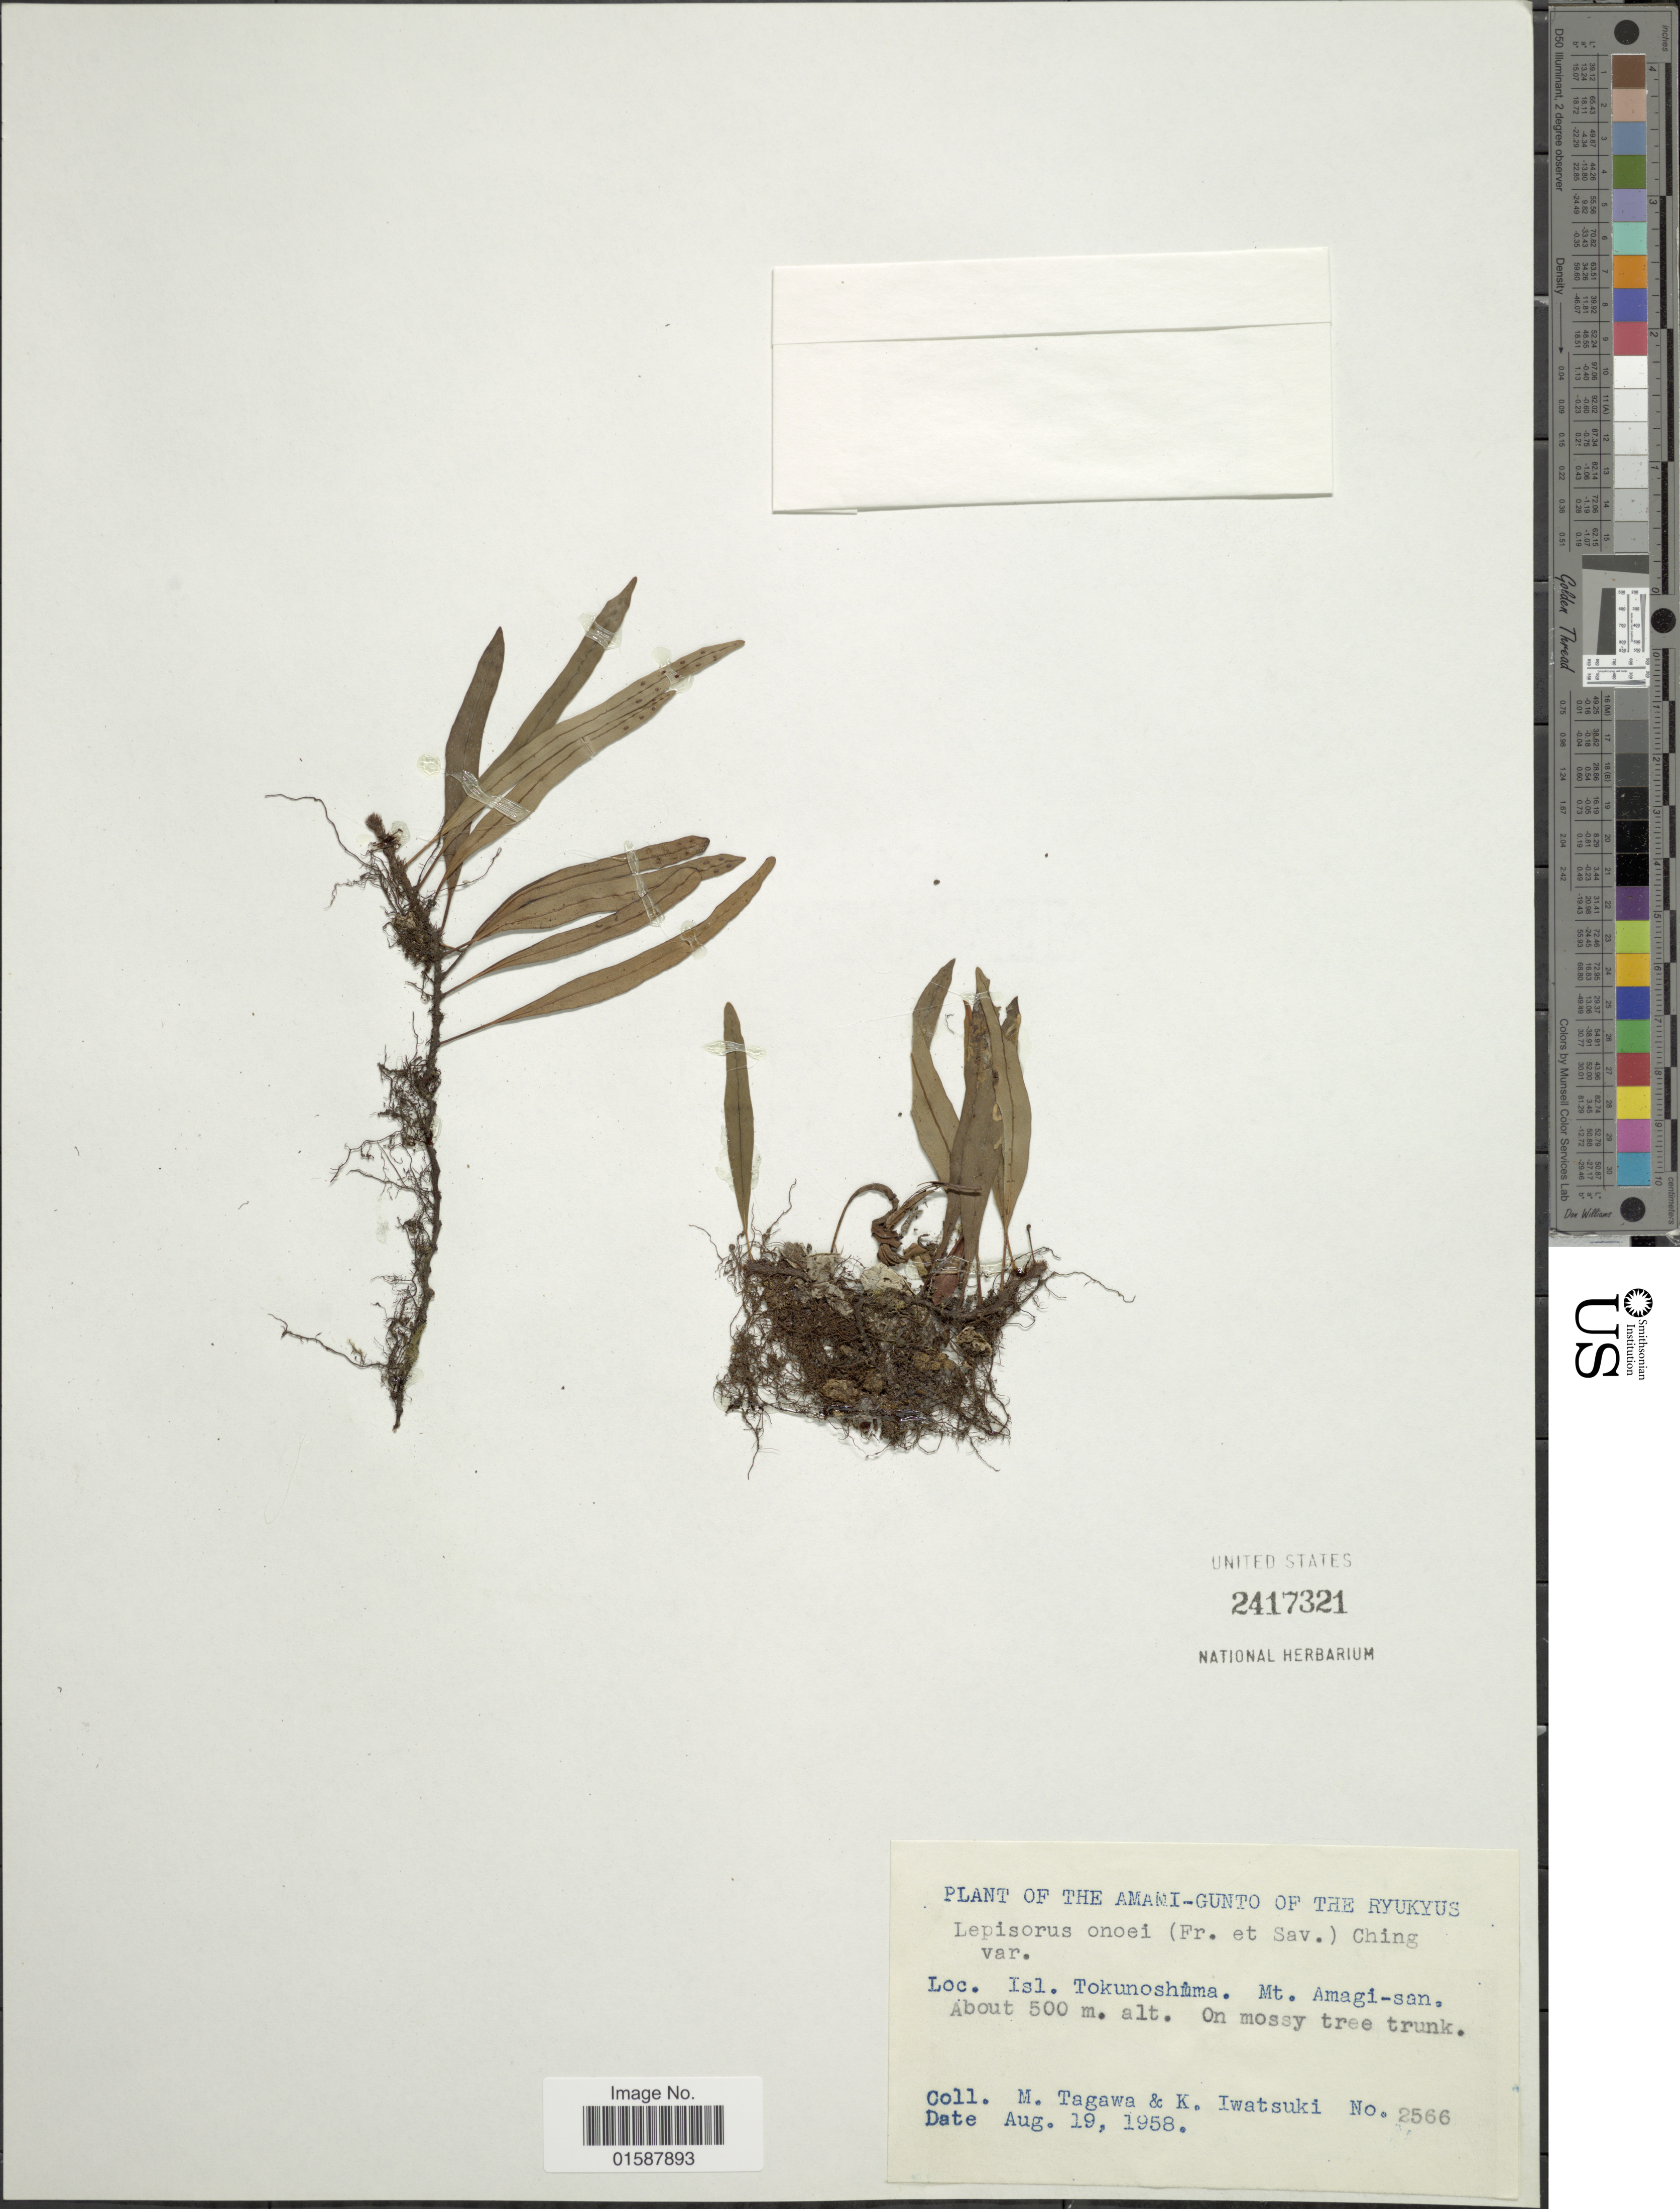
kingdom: Plantae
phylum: Tracheophyta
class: Polypodiopsida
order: Polypodiales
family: Polypodiaceae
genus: Lepisorus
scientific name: Lepisorus onoei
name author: Ching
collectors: M. Tagawa & K. Iwatsuki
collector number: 2566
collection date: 1958-08-19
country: Japan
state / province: Okinawa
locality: Amami-Gunto of the Ryukyus. Isl. Tokunoshima, Mt. Amagi-san.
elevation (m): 500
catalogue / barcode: US 2417321